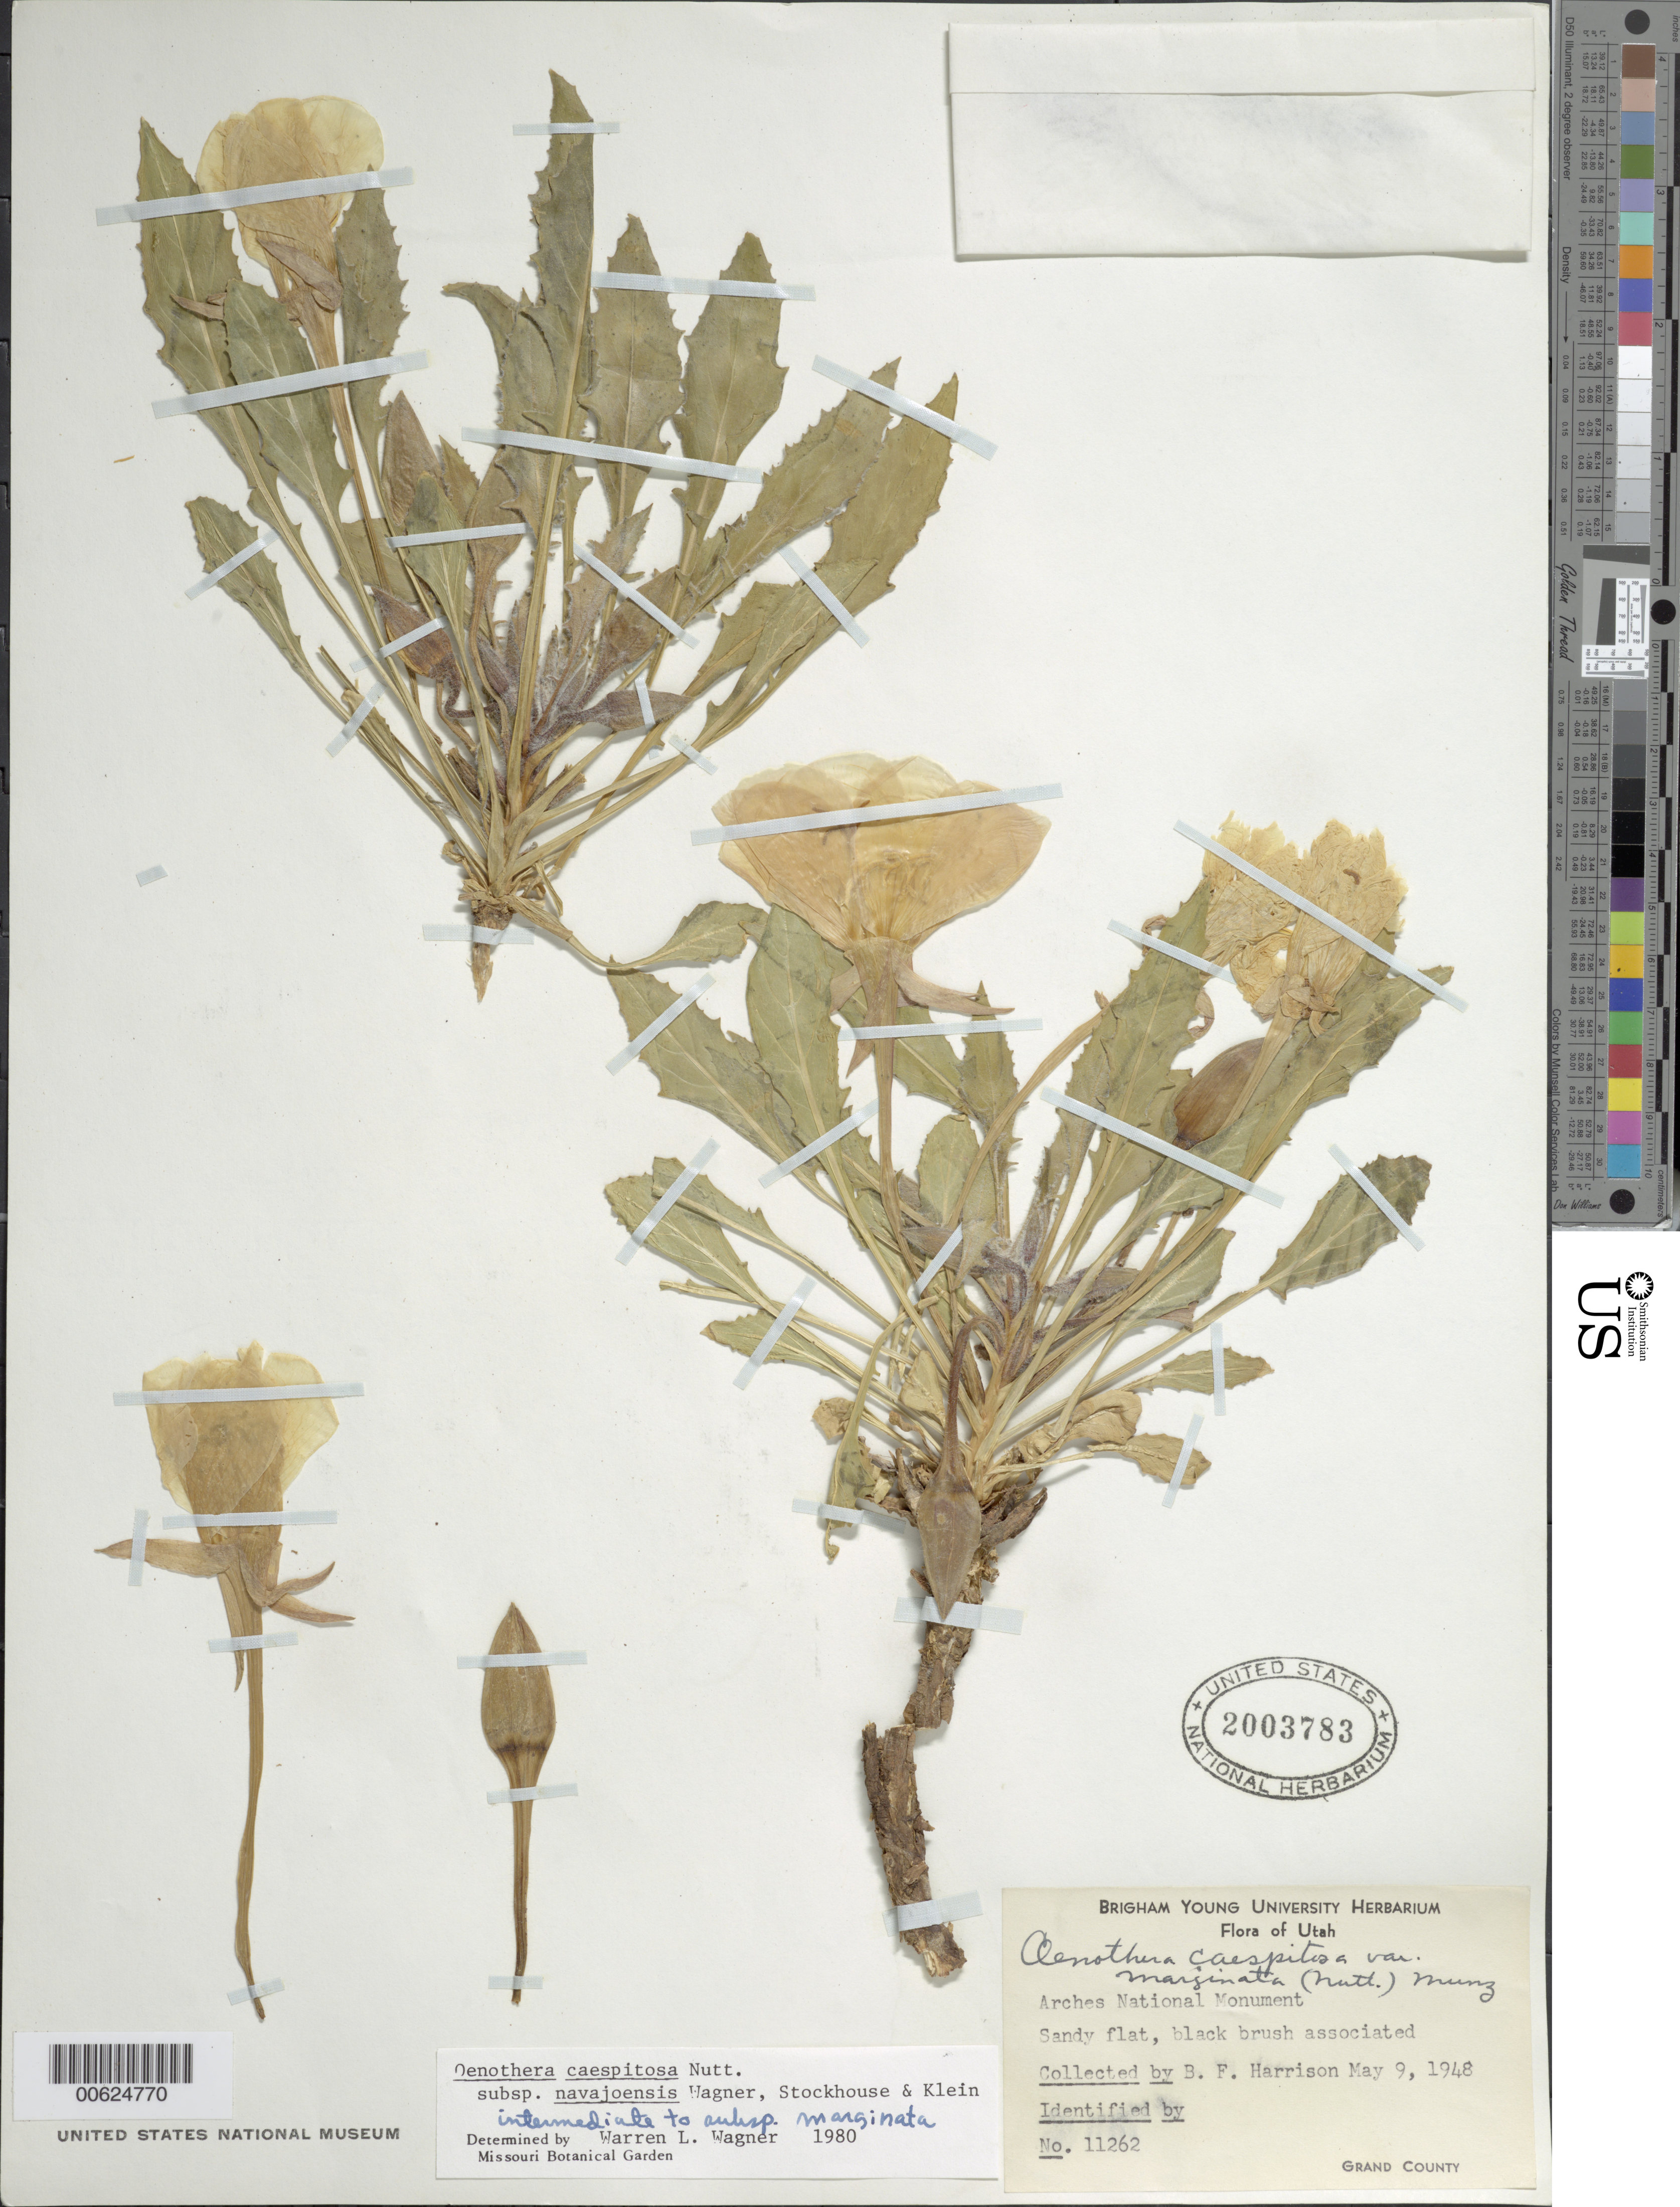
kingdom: Plantae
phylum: Tracheophyta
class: Magnoliopsida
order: Myrtales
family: Onagraceae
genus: Oenothera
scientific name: Oenothera cespitosa subsp. navajoensis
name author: W.L. Wagner et al.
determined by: Wagner, W. L., (BOT), Smithsonian Institution - National Museum of Natural History (UNITED STATES)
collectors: B. F. Harrison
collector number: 11262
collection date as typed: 09 May 1948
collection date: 1948-05-09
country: United States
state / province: Utah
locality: Arches Narional Monument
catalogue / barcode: US 2003783